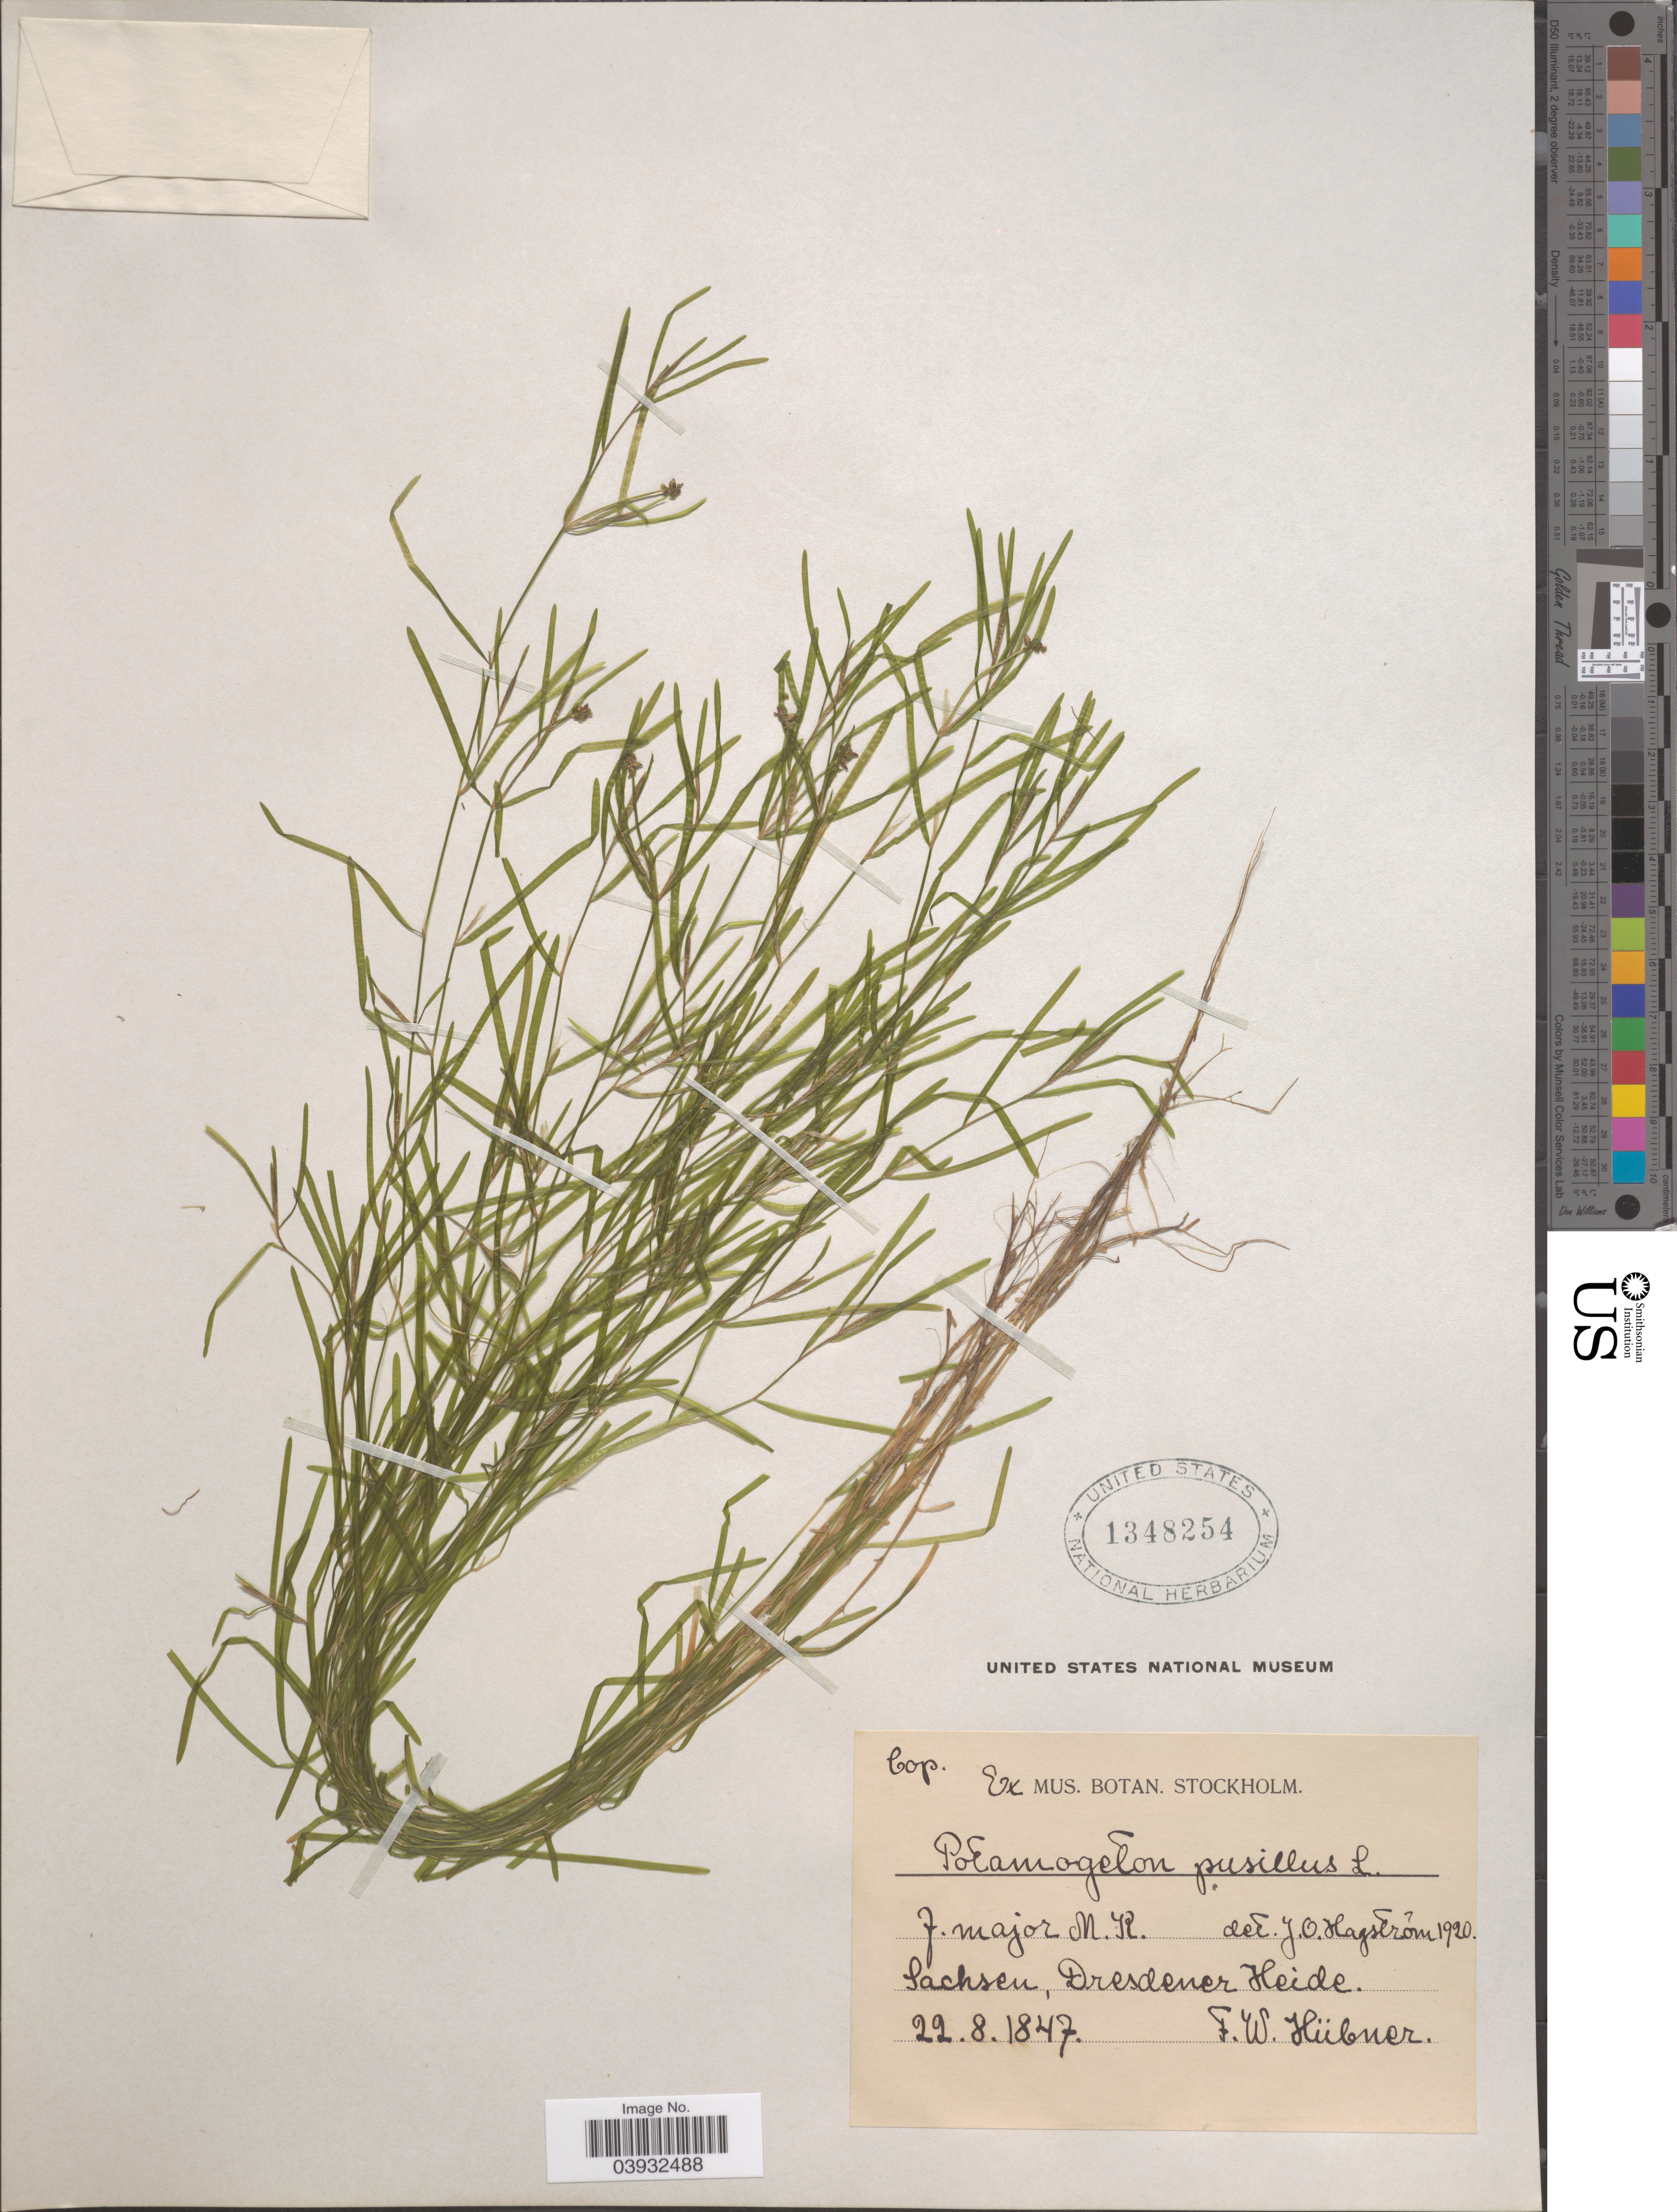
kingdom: Plantae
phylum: Tracheophyta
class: Liliopsida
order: Alismatales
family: Potamogetonaceae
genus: Potamogeton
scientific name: Potamogeton pusillus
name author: L.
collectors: F. Hübner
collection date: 1847-08-22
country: Germany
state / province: Sachsen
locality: Dresdener Heide.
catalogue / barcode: US 1348254